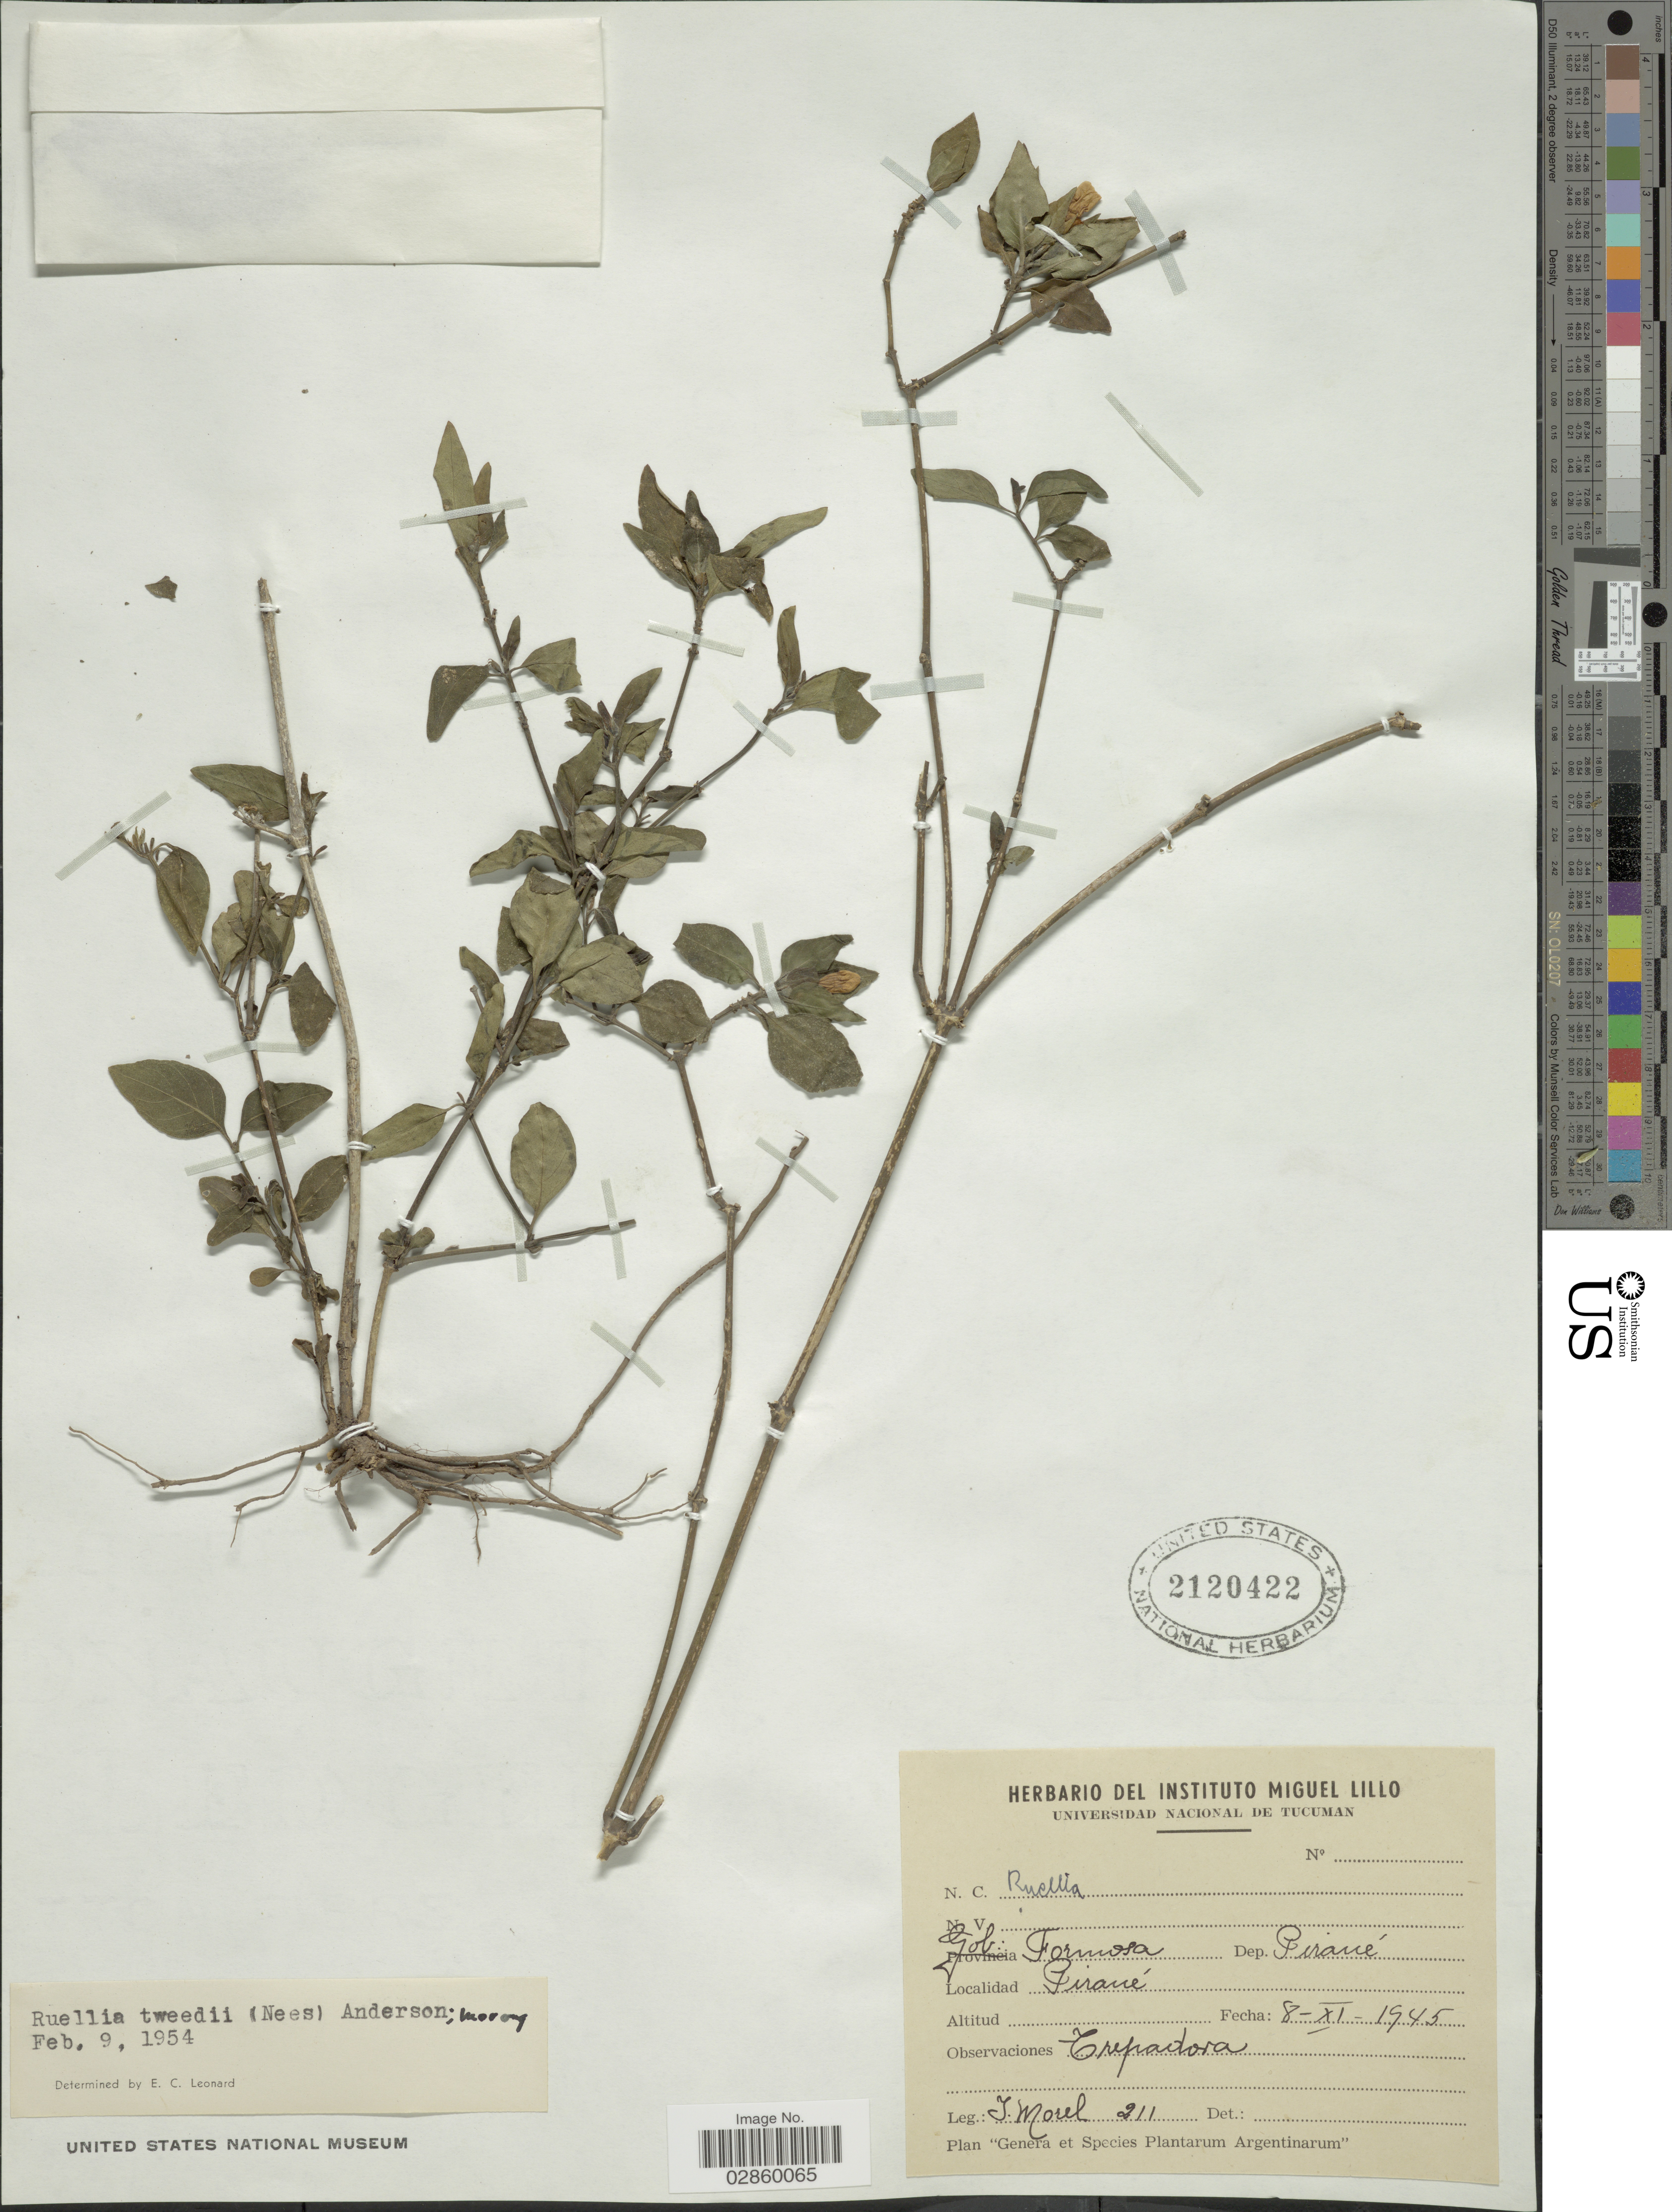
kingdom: Plantae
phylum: Tracheophyta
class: Magnoliopsida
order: Lamiales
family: Acanthaceae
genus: Ruellia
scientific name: Ruellia erythropus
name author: (Nees) Lindau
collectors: I. Morel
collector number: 211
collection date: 1945-11-08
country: Argentina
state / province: Formosa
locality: Gob: Formosa, Dep. Pirané, Pirané.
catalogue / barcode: US 2120422